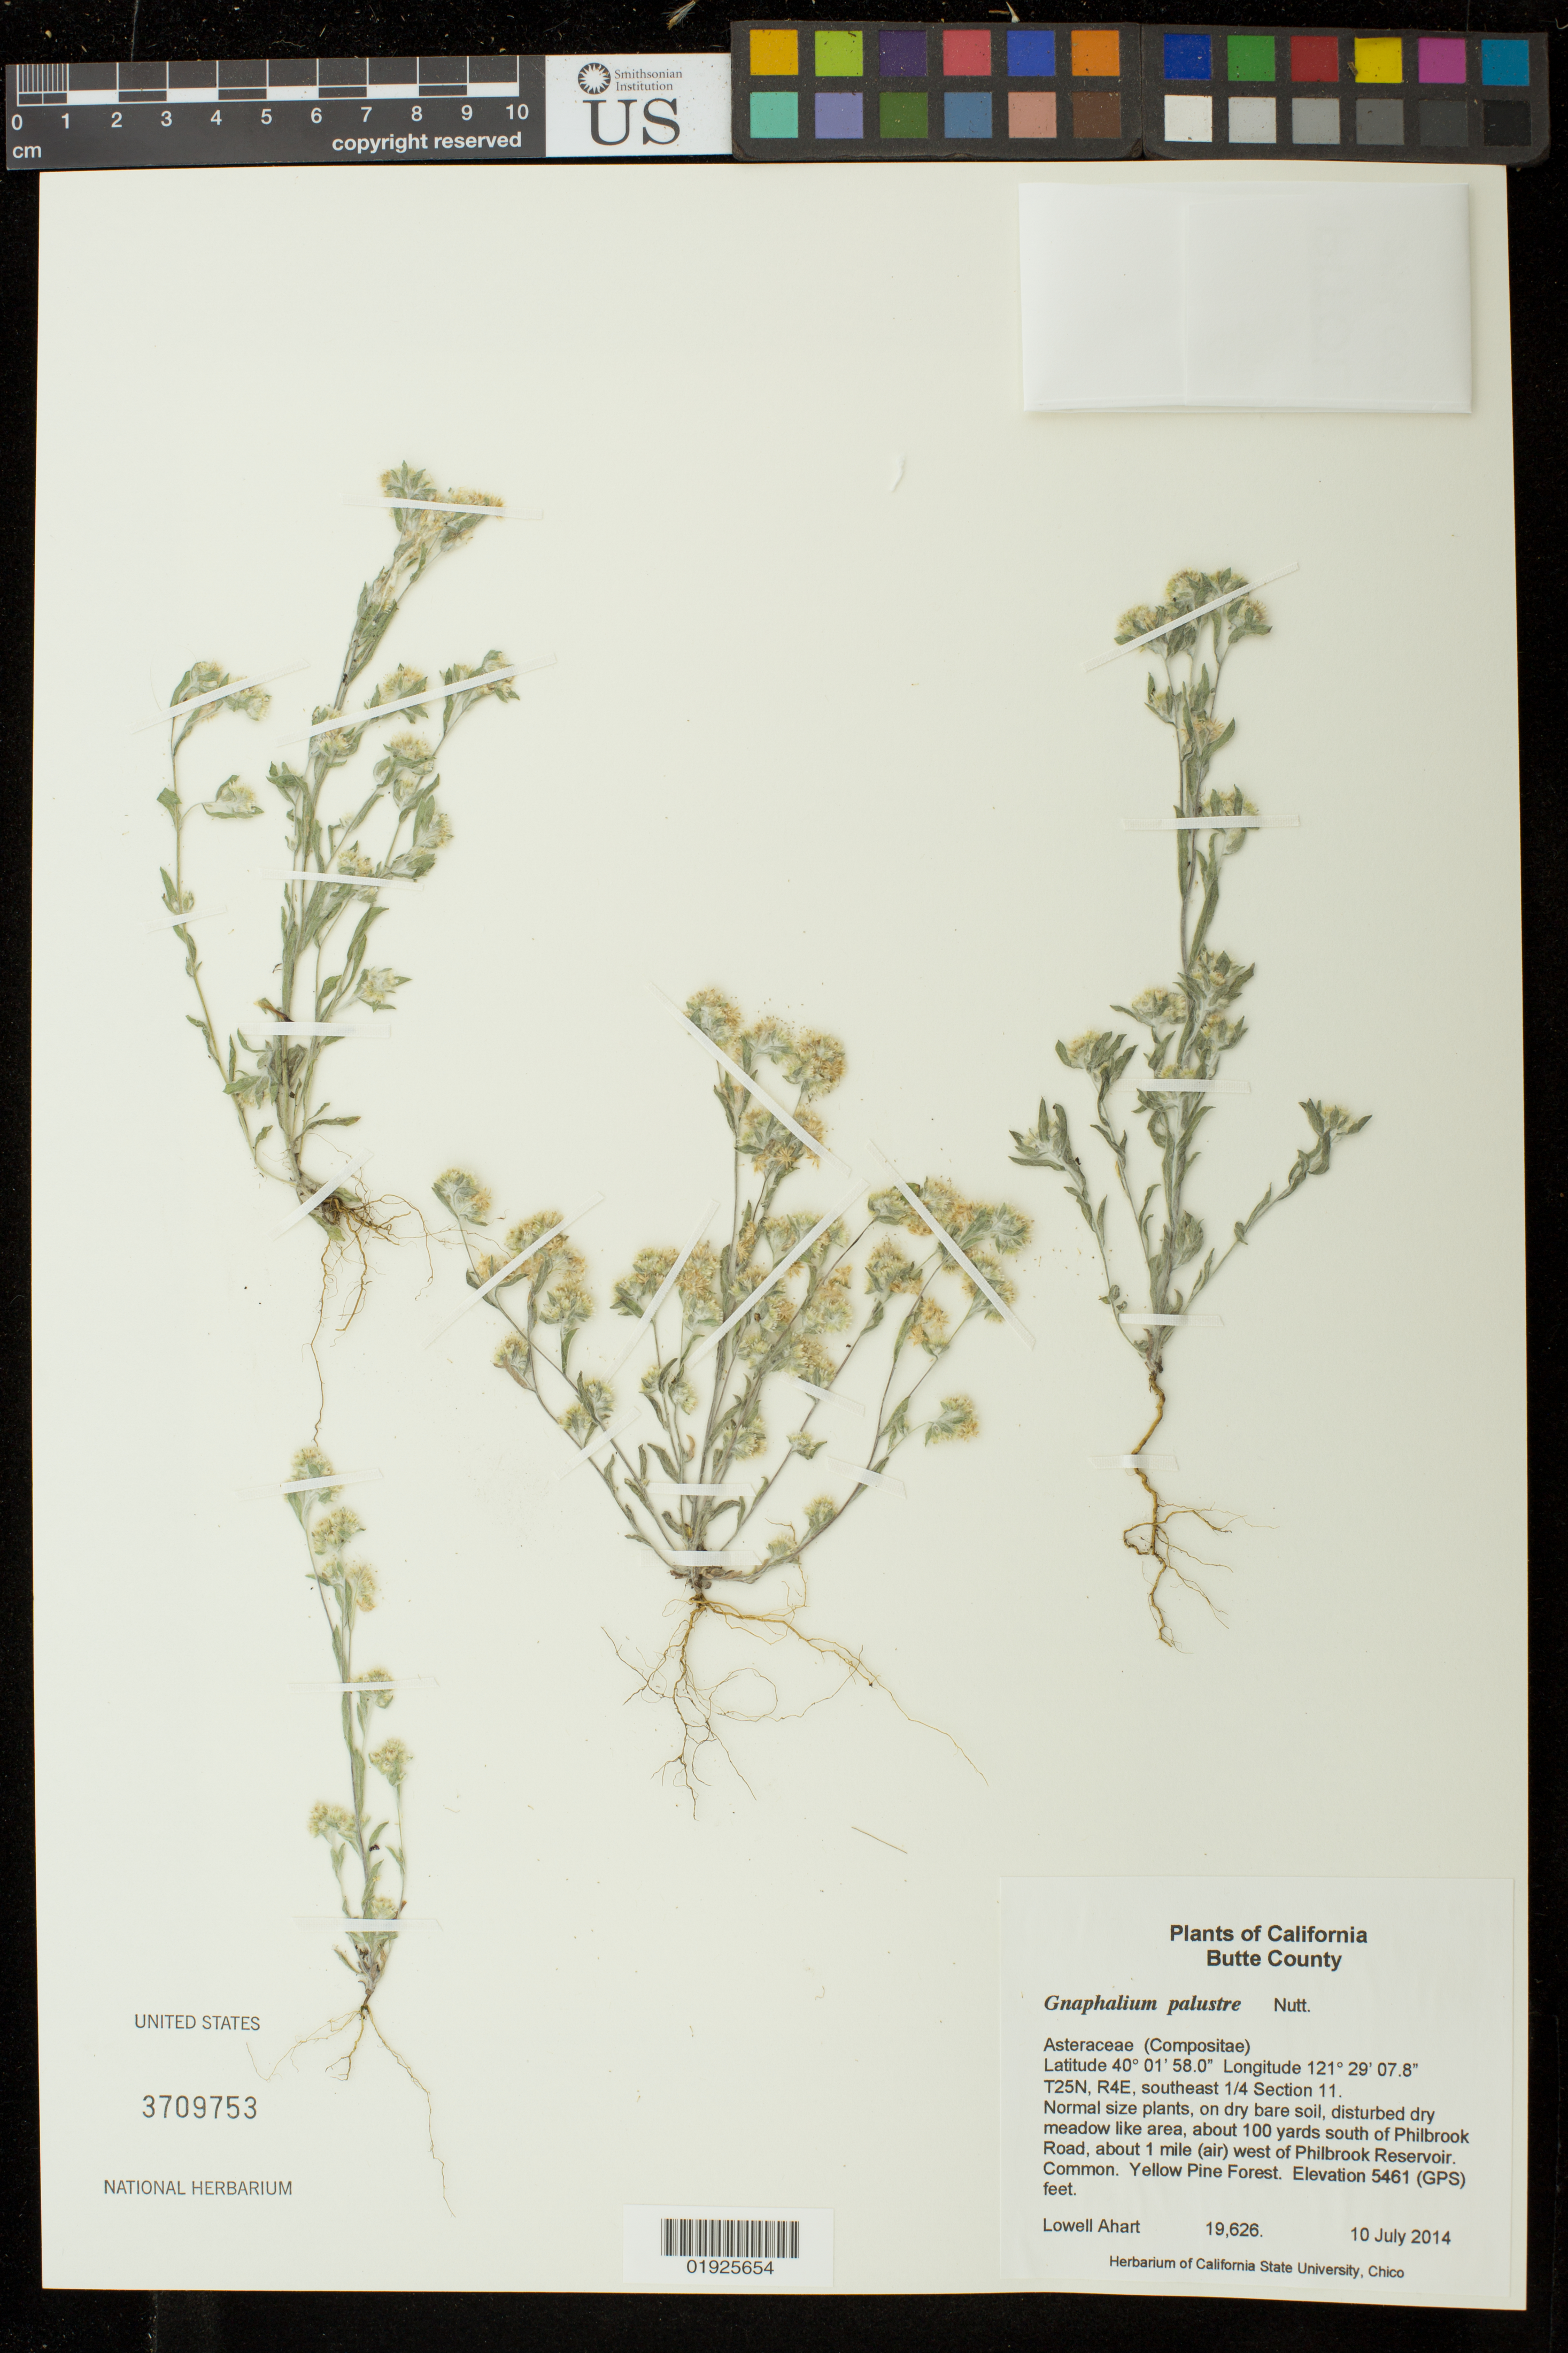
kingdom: Plantae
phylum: Tracheophyta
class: Magnoliopsida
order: Asterales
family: Asteraceae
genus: Gnaphalium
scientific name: Gnaphalium palustre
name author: Nutt.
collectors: L. Ahart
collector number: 19626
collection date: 2014-07-10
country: United States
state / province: California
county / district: Butte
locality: About 100 yards south of Philbrook Road, about 1 mile (air) west of Philbrook Reservoir.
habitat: On dry bare soil, disturbed dry meadow like area. Yellow pine forest.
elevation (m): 1665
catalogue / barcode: US 3709753